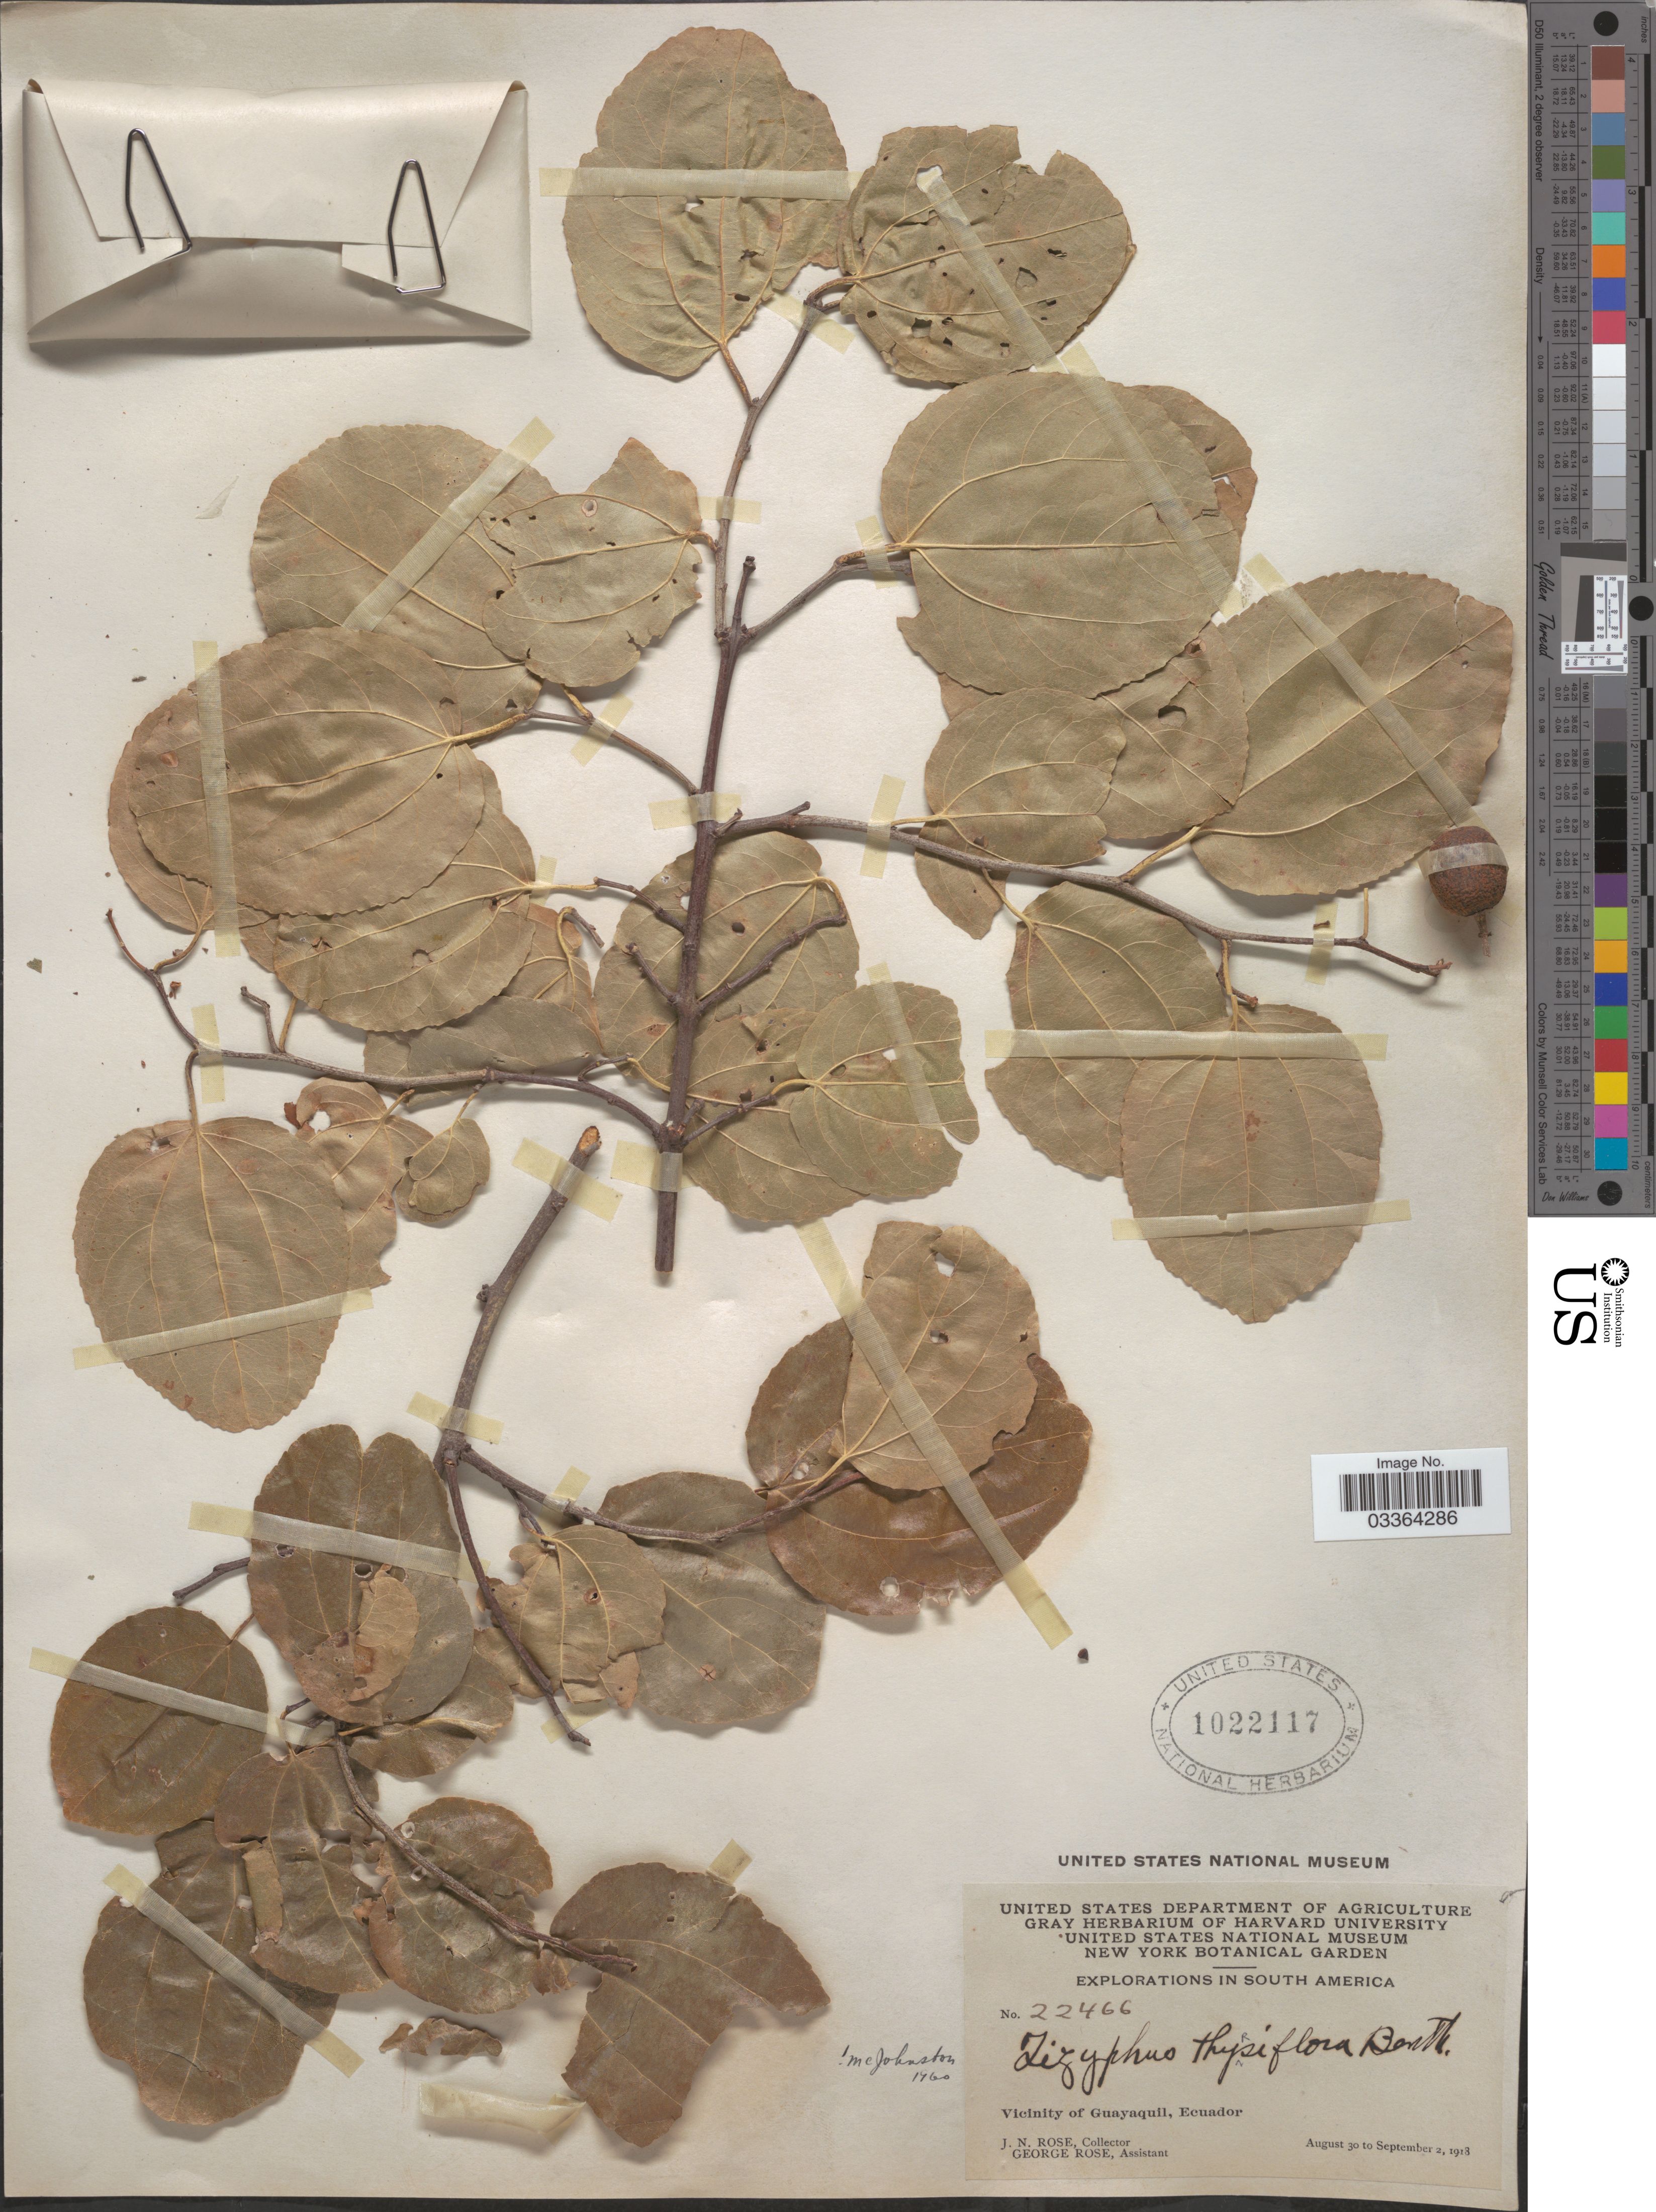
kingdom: Plantae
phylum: Tracheophyta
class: Magnoliopsida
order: Rosales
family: Rhamnaceae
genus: Sarcomphalus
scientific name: Sarcomphalus thyrsiflorus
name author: (Benth.) Hauenschild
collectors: J. N. Rose & G. Rose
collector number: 22466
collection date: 1918-08-30/1918-09-02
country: Ecuador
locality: Vicinity of Guayaquil.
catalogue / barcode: US 1022117